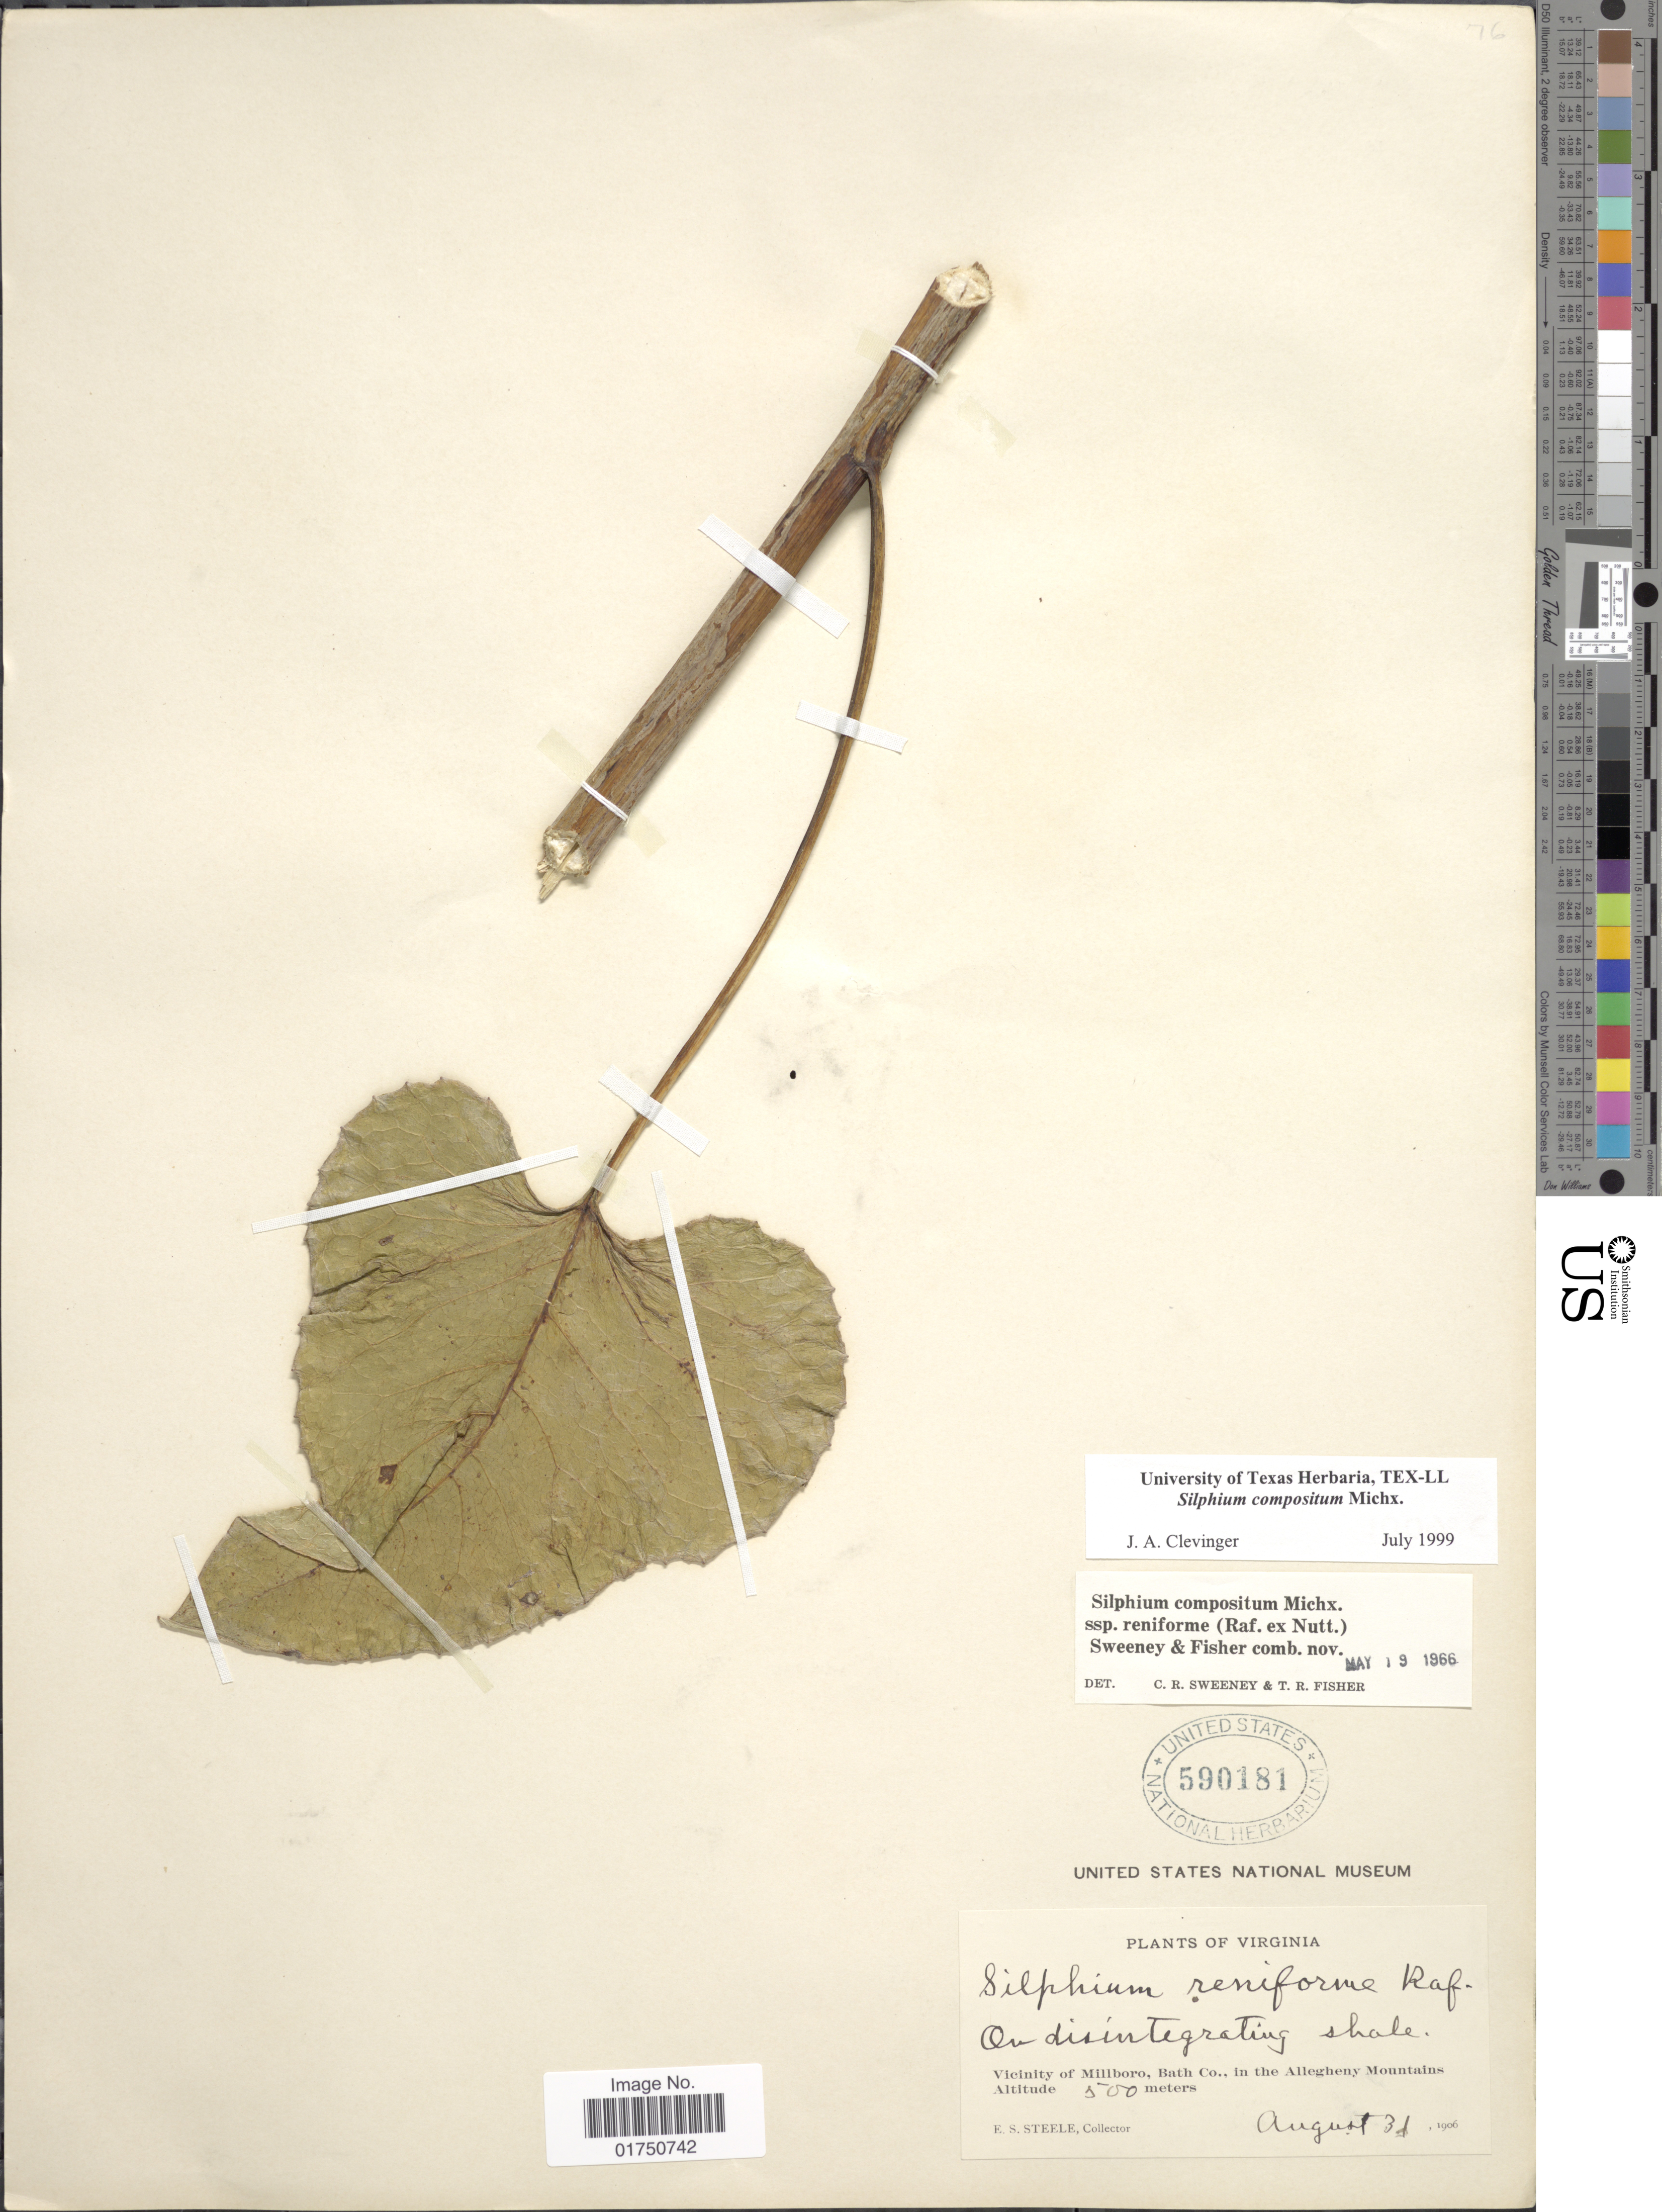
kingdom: Plantae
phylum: Tracheophyta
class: Magnoliopsida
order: Asterales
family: Asteraceae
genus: Silphium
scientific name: Silphium compositum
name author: Michx.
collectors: E. Steele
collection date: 1906-08-31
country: United States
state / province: Virginia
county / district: Bath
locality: Vicinity of Millboro, Bath Co., in the Allegheny Mountains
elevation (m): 500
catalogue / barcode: US 590181